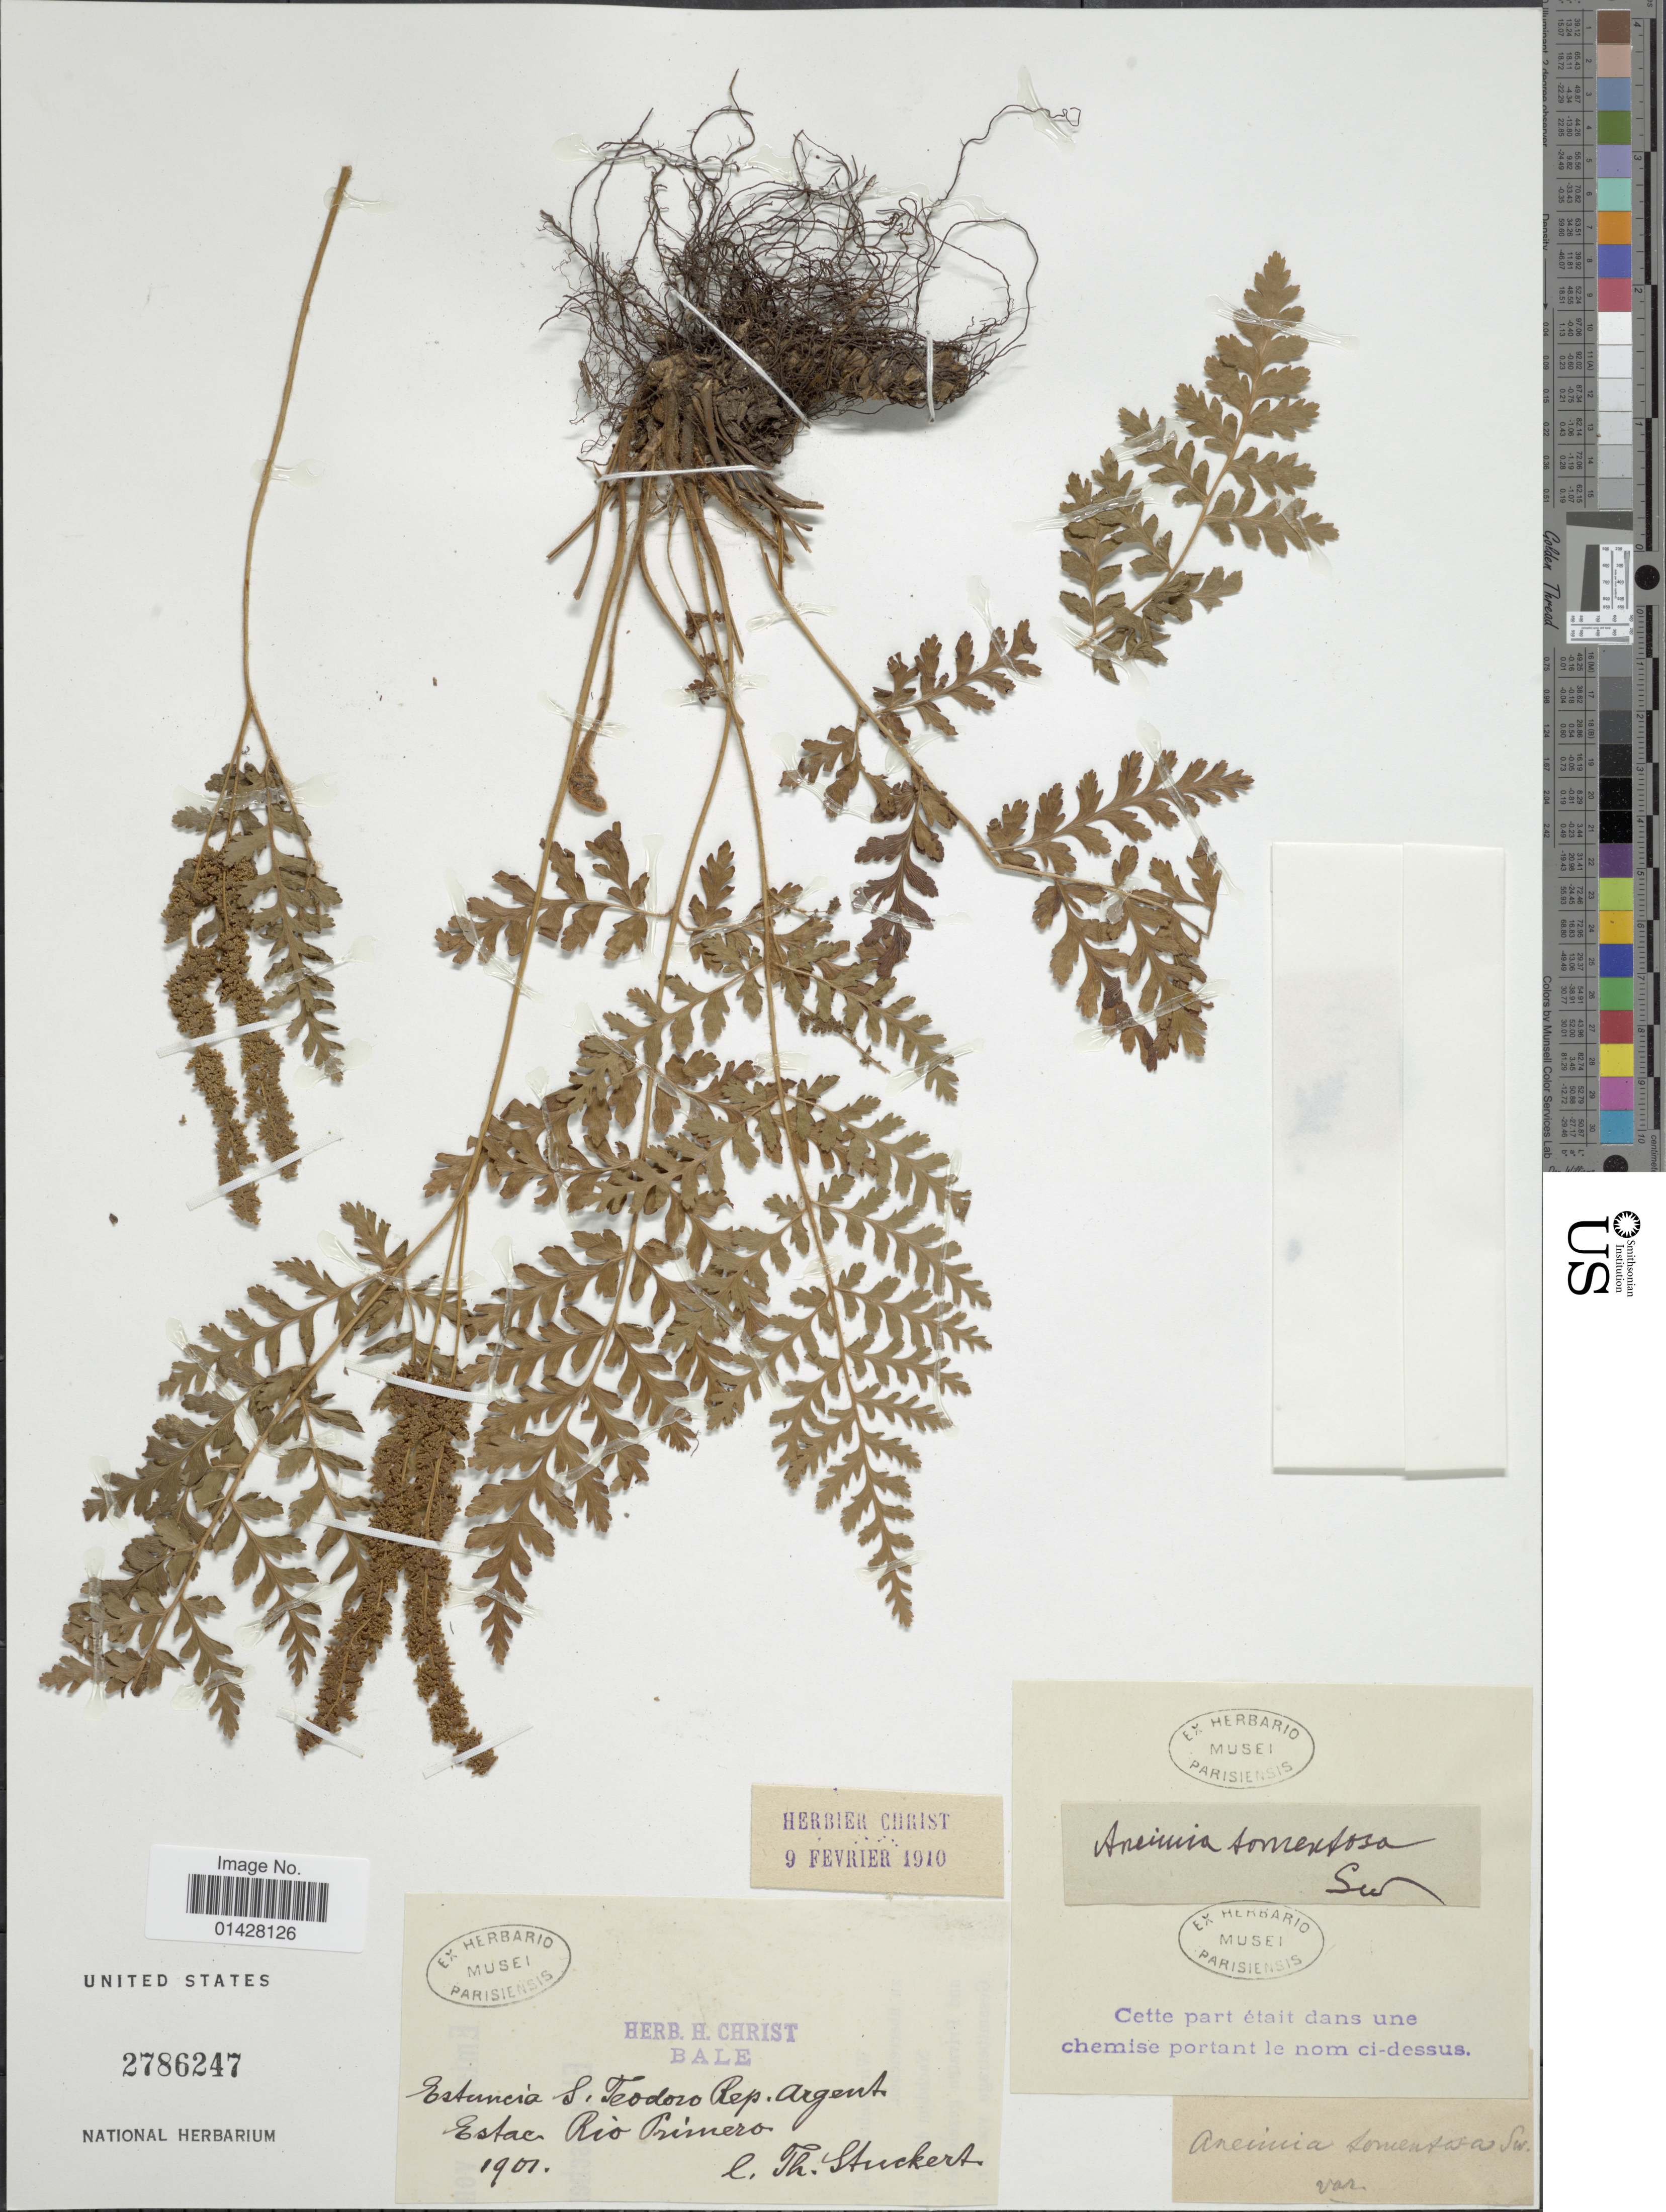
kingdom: Plantae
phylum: Tracheophyta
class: Polypodiopsida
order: Schizaeales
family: Anemiaceae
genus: Anemia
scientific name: Anemia tomentosa var. tomentosa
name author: (Sav.) Sw.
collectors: T. Stuckert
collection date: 1901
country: Argentina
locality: Estancia S. Teodoro Rep. Argent. Estac. Rio Primero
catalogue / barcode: US 2786247